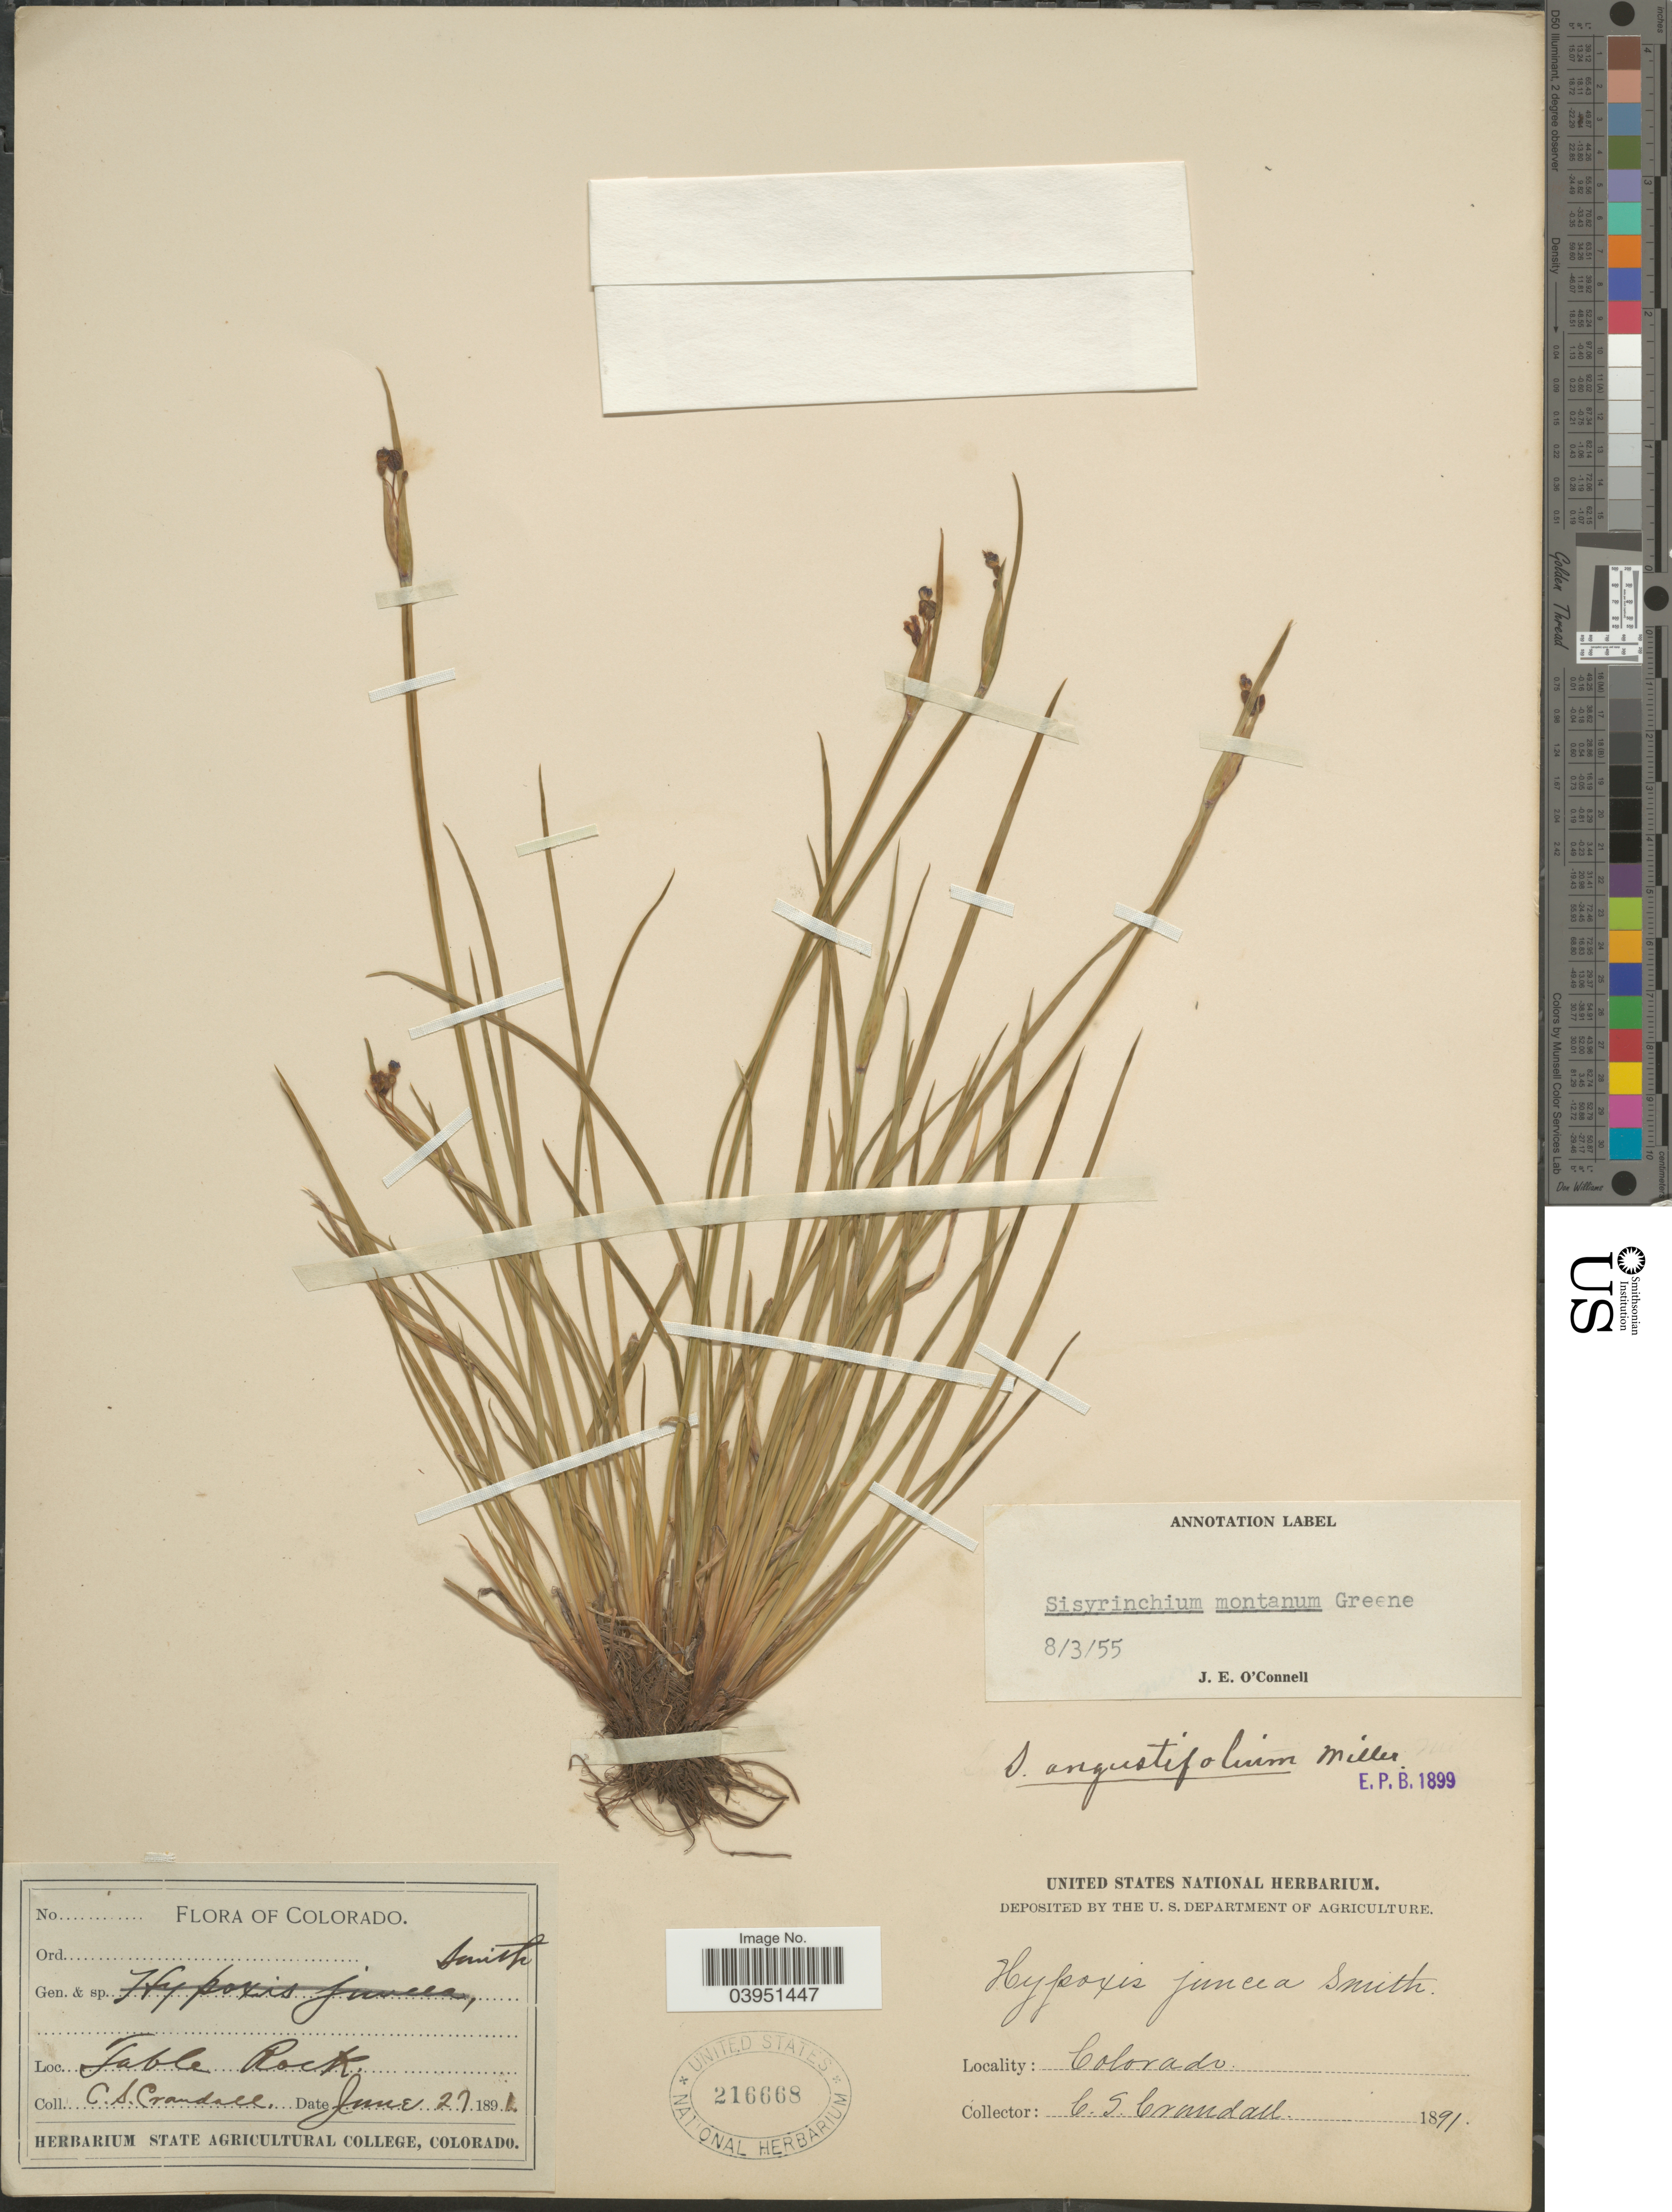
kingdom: Plantae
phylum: Tracheophyta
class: Liliopsida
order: Asparagales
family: Iridaceae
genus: Sisyrinchium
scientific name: Sisyrinchium montanum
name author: Greene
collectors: C. Crandall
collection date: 1891-06-27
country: United States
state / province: Colorado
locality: Table Rock.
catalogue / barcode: US 216668